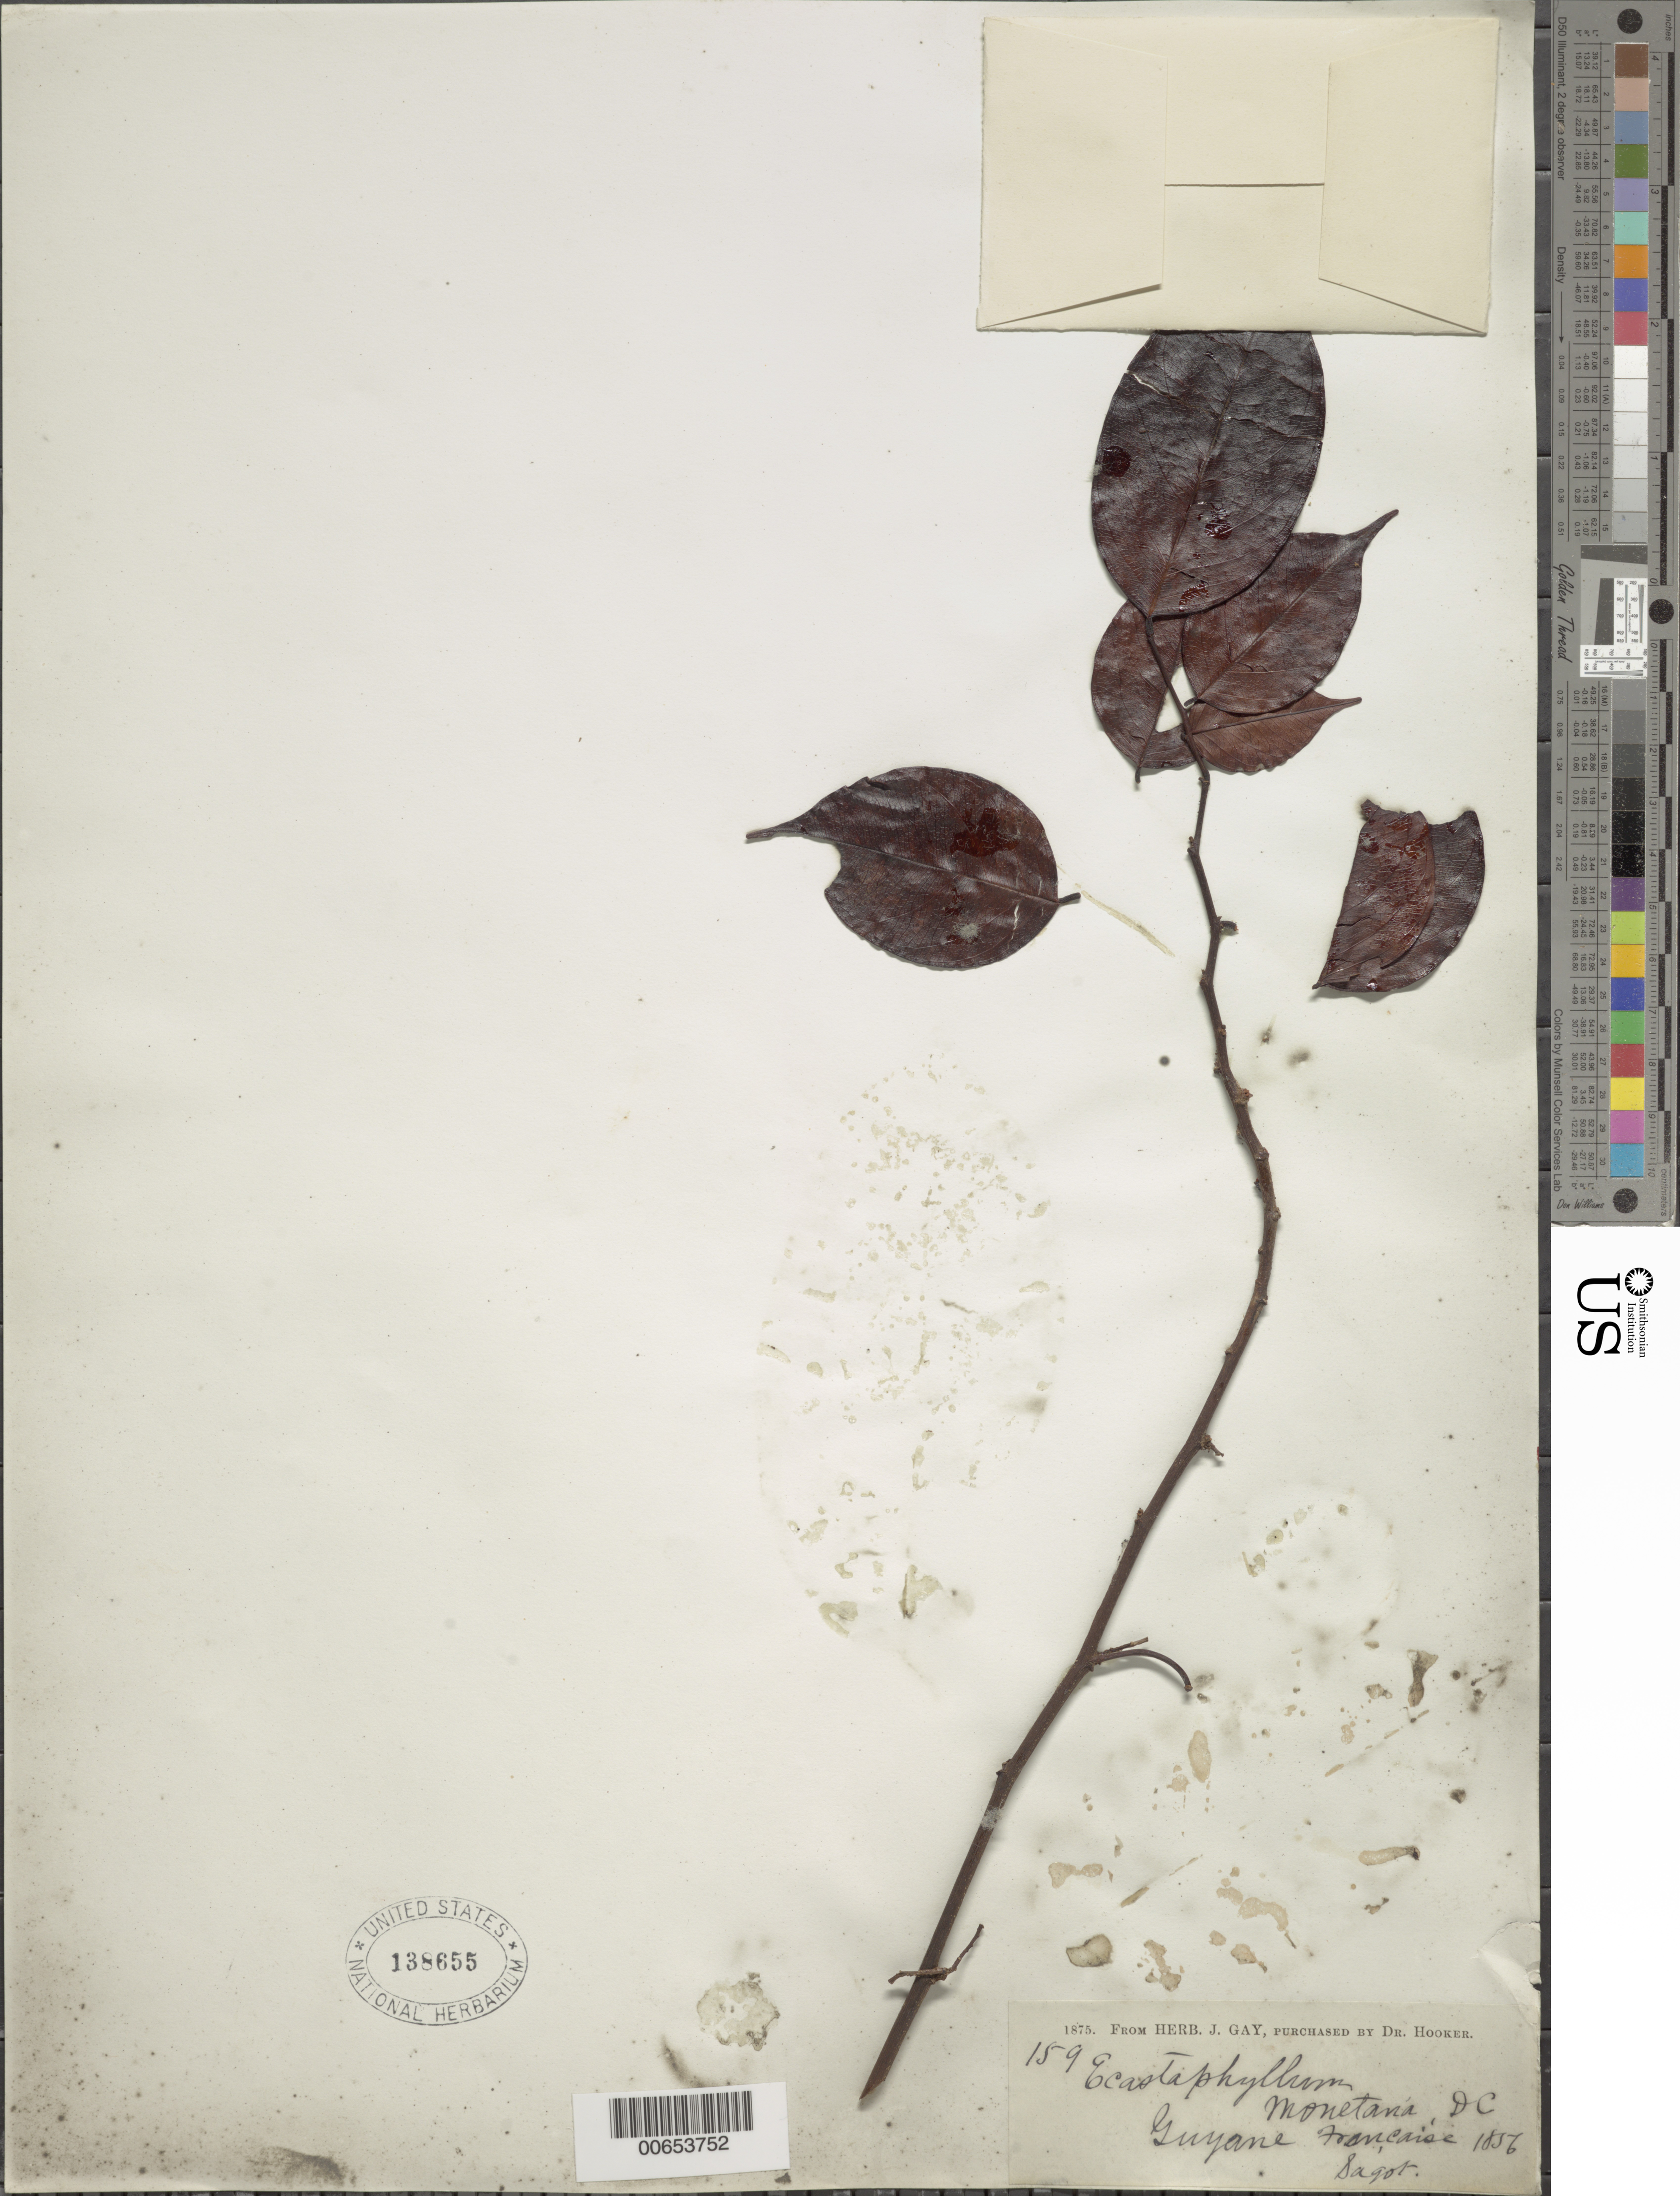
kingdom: Plantae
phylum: Tracheophyta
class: Magnoliopsida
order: Fabales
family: Fabaceae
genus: Dalbergia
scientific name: Dalbergia monetaria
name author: L. f.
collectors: P. A. Sagot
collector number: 159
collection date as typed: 1856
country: French Guiana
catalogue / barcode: US 138655